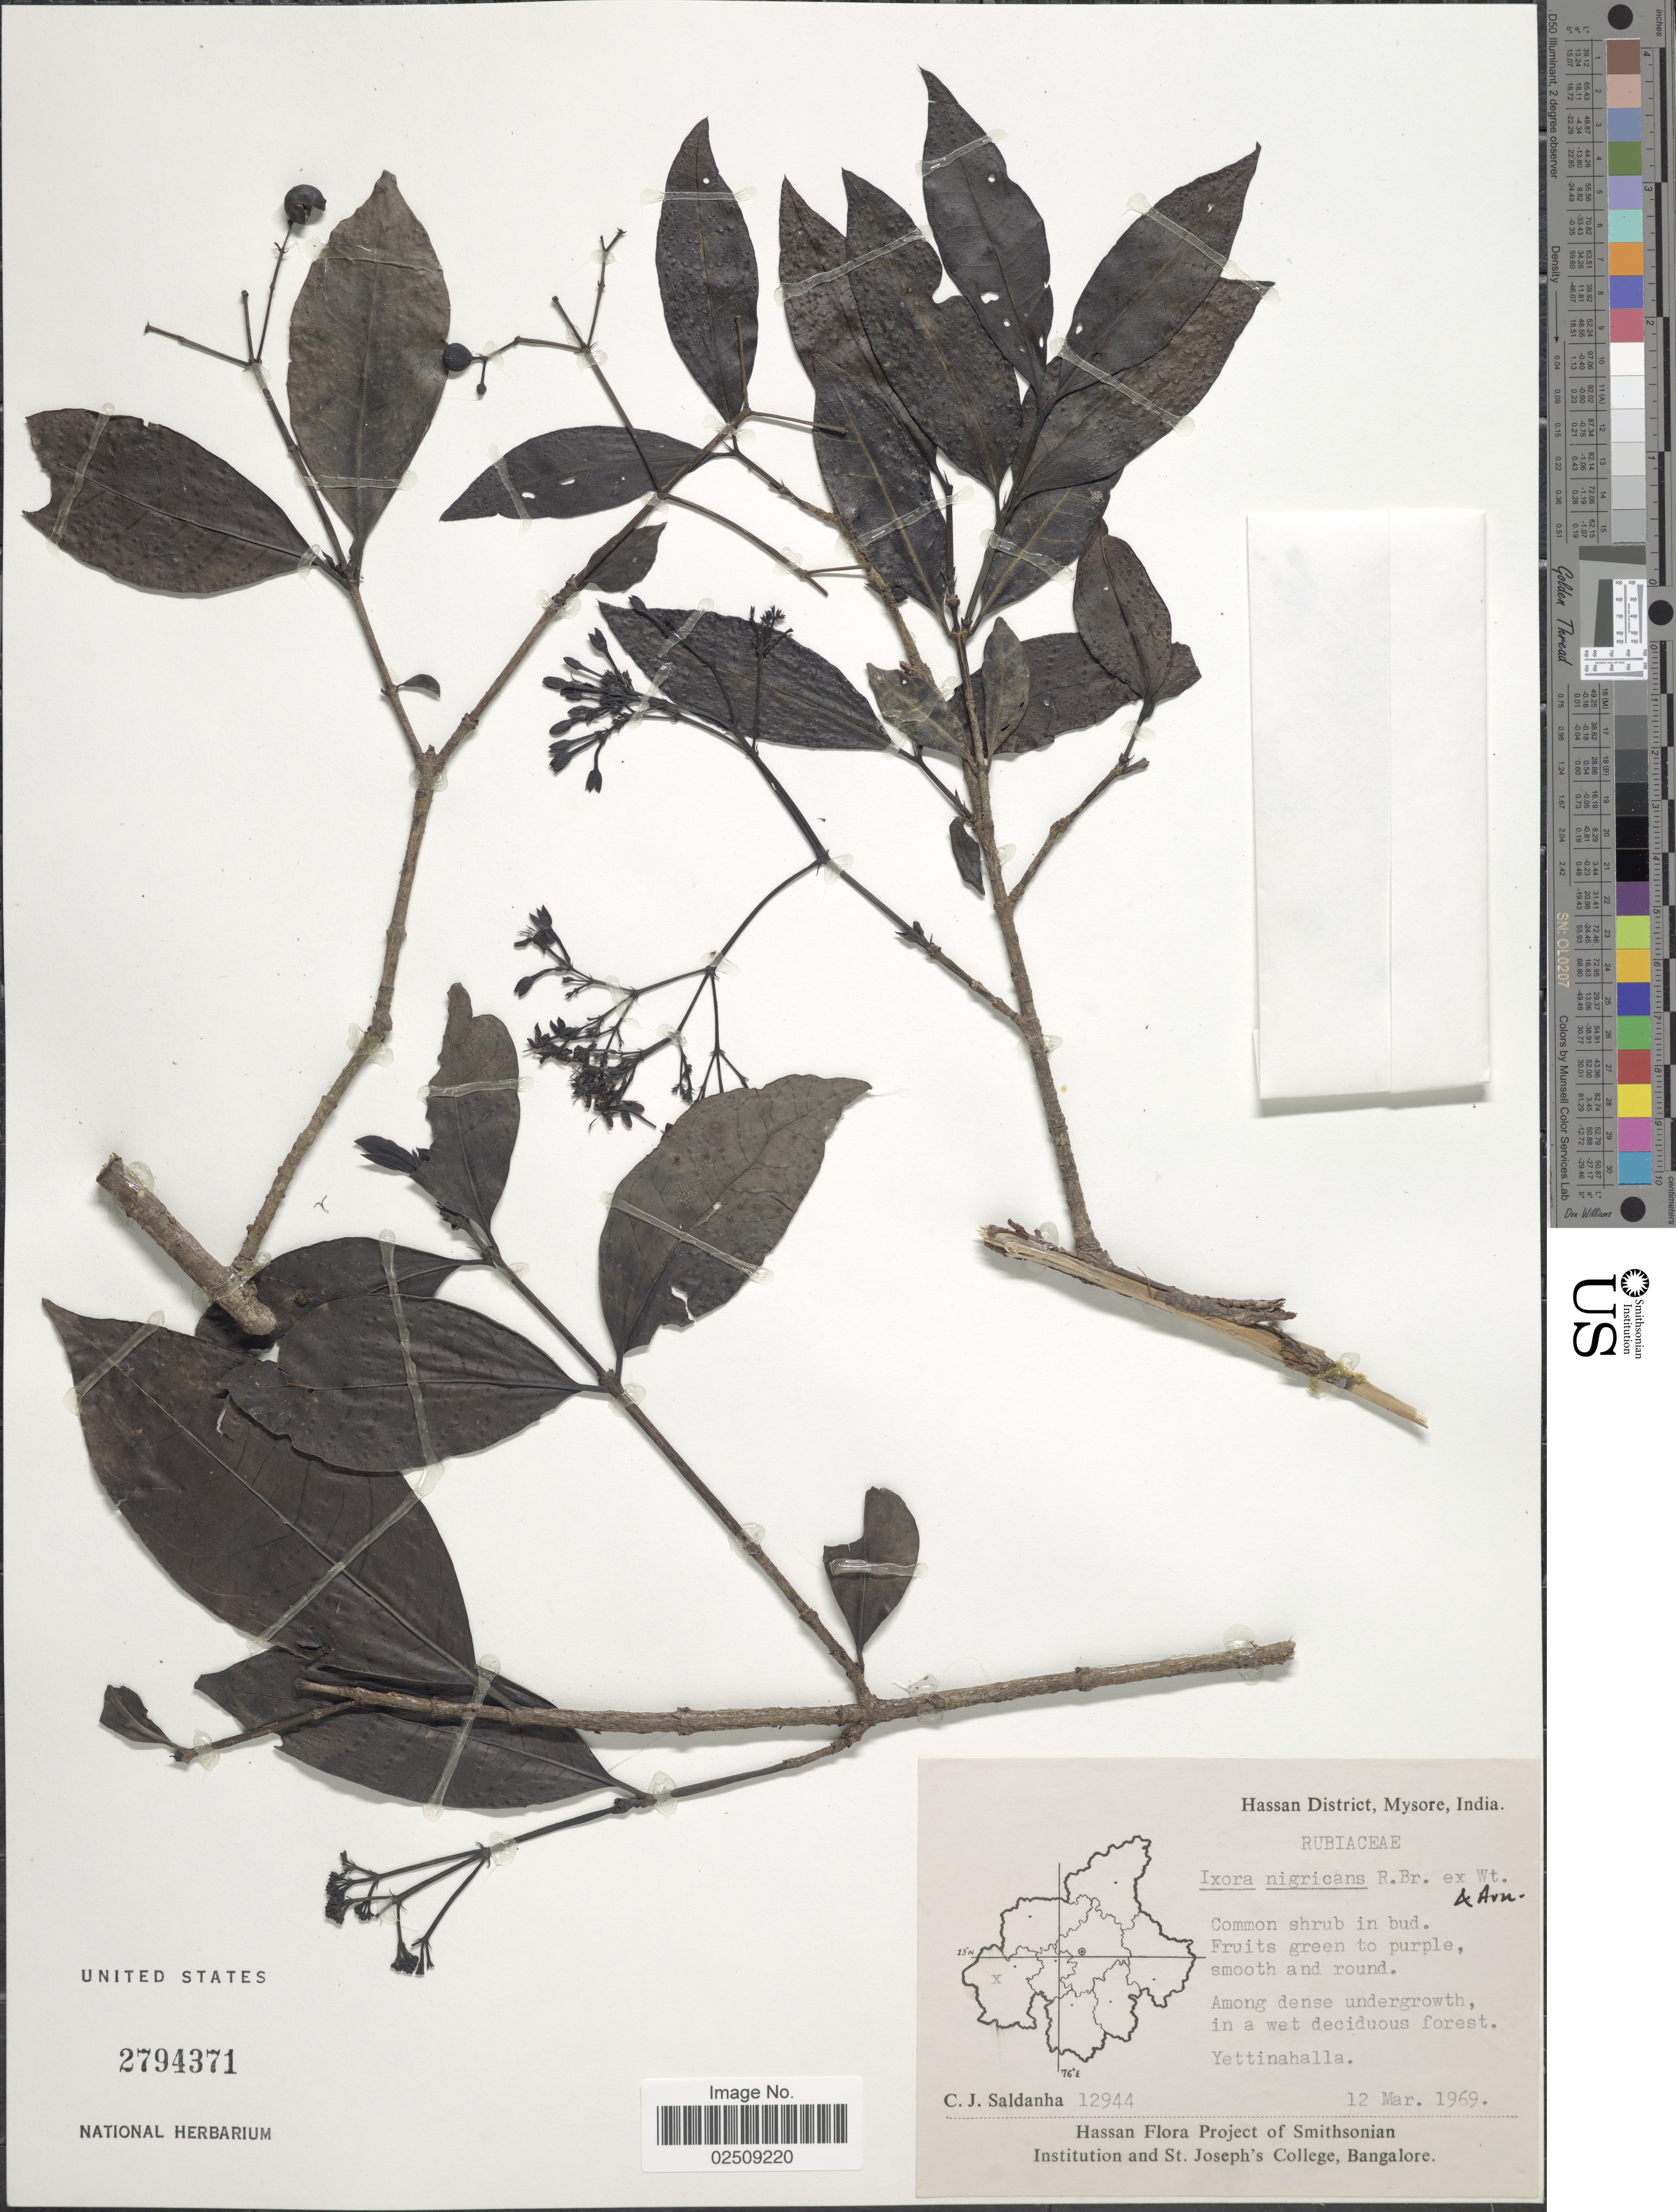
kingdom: Plantae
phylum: Tracheophyta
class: Magnoliopsida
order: Gentianales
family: Rubiaceae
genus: Ixora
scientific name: Ixora nigricans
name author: R. Br. ex Wight & Arn.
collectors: C. J. Saldanha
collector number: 12944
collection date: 1969-03-12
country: India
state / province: Karnataka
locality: Hassan District, Mysore. Yettinahalla.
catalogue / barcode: US 2794371